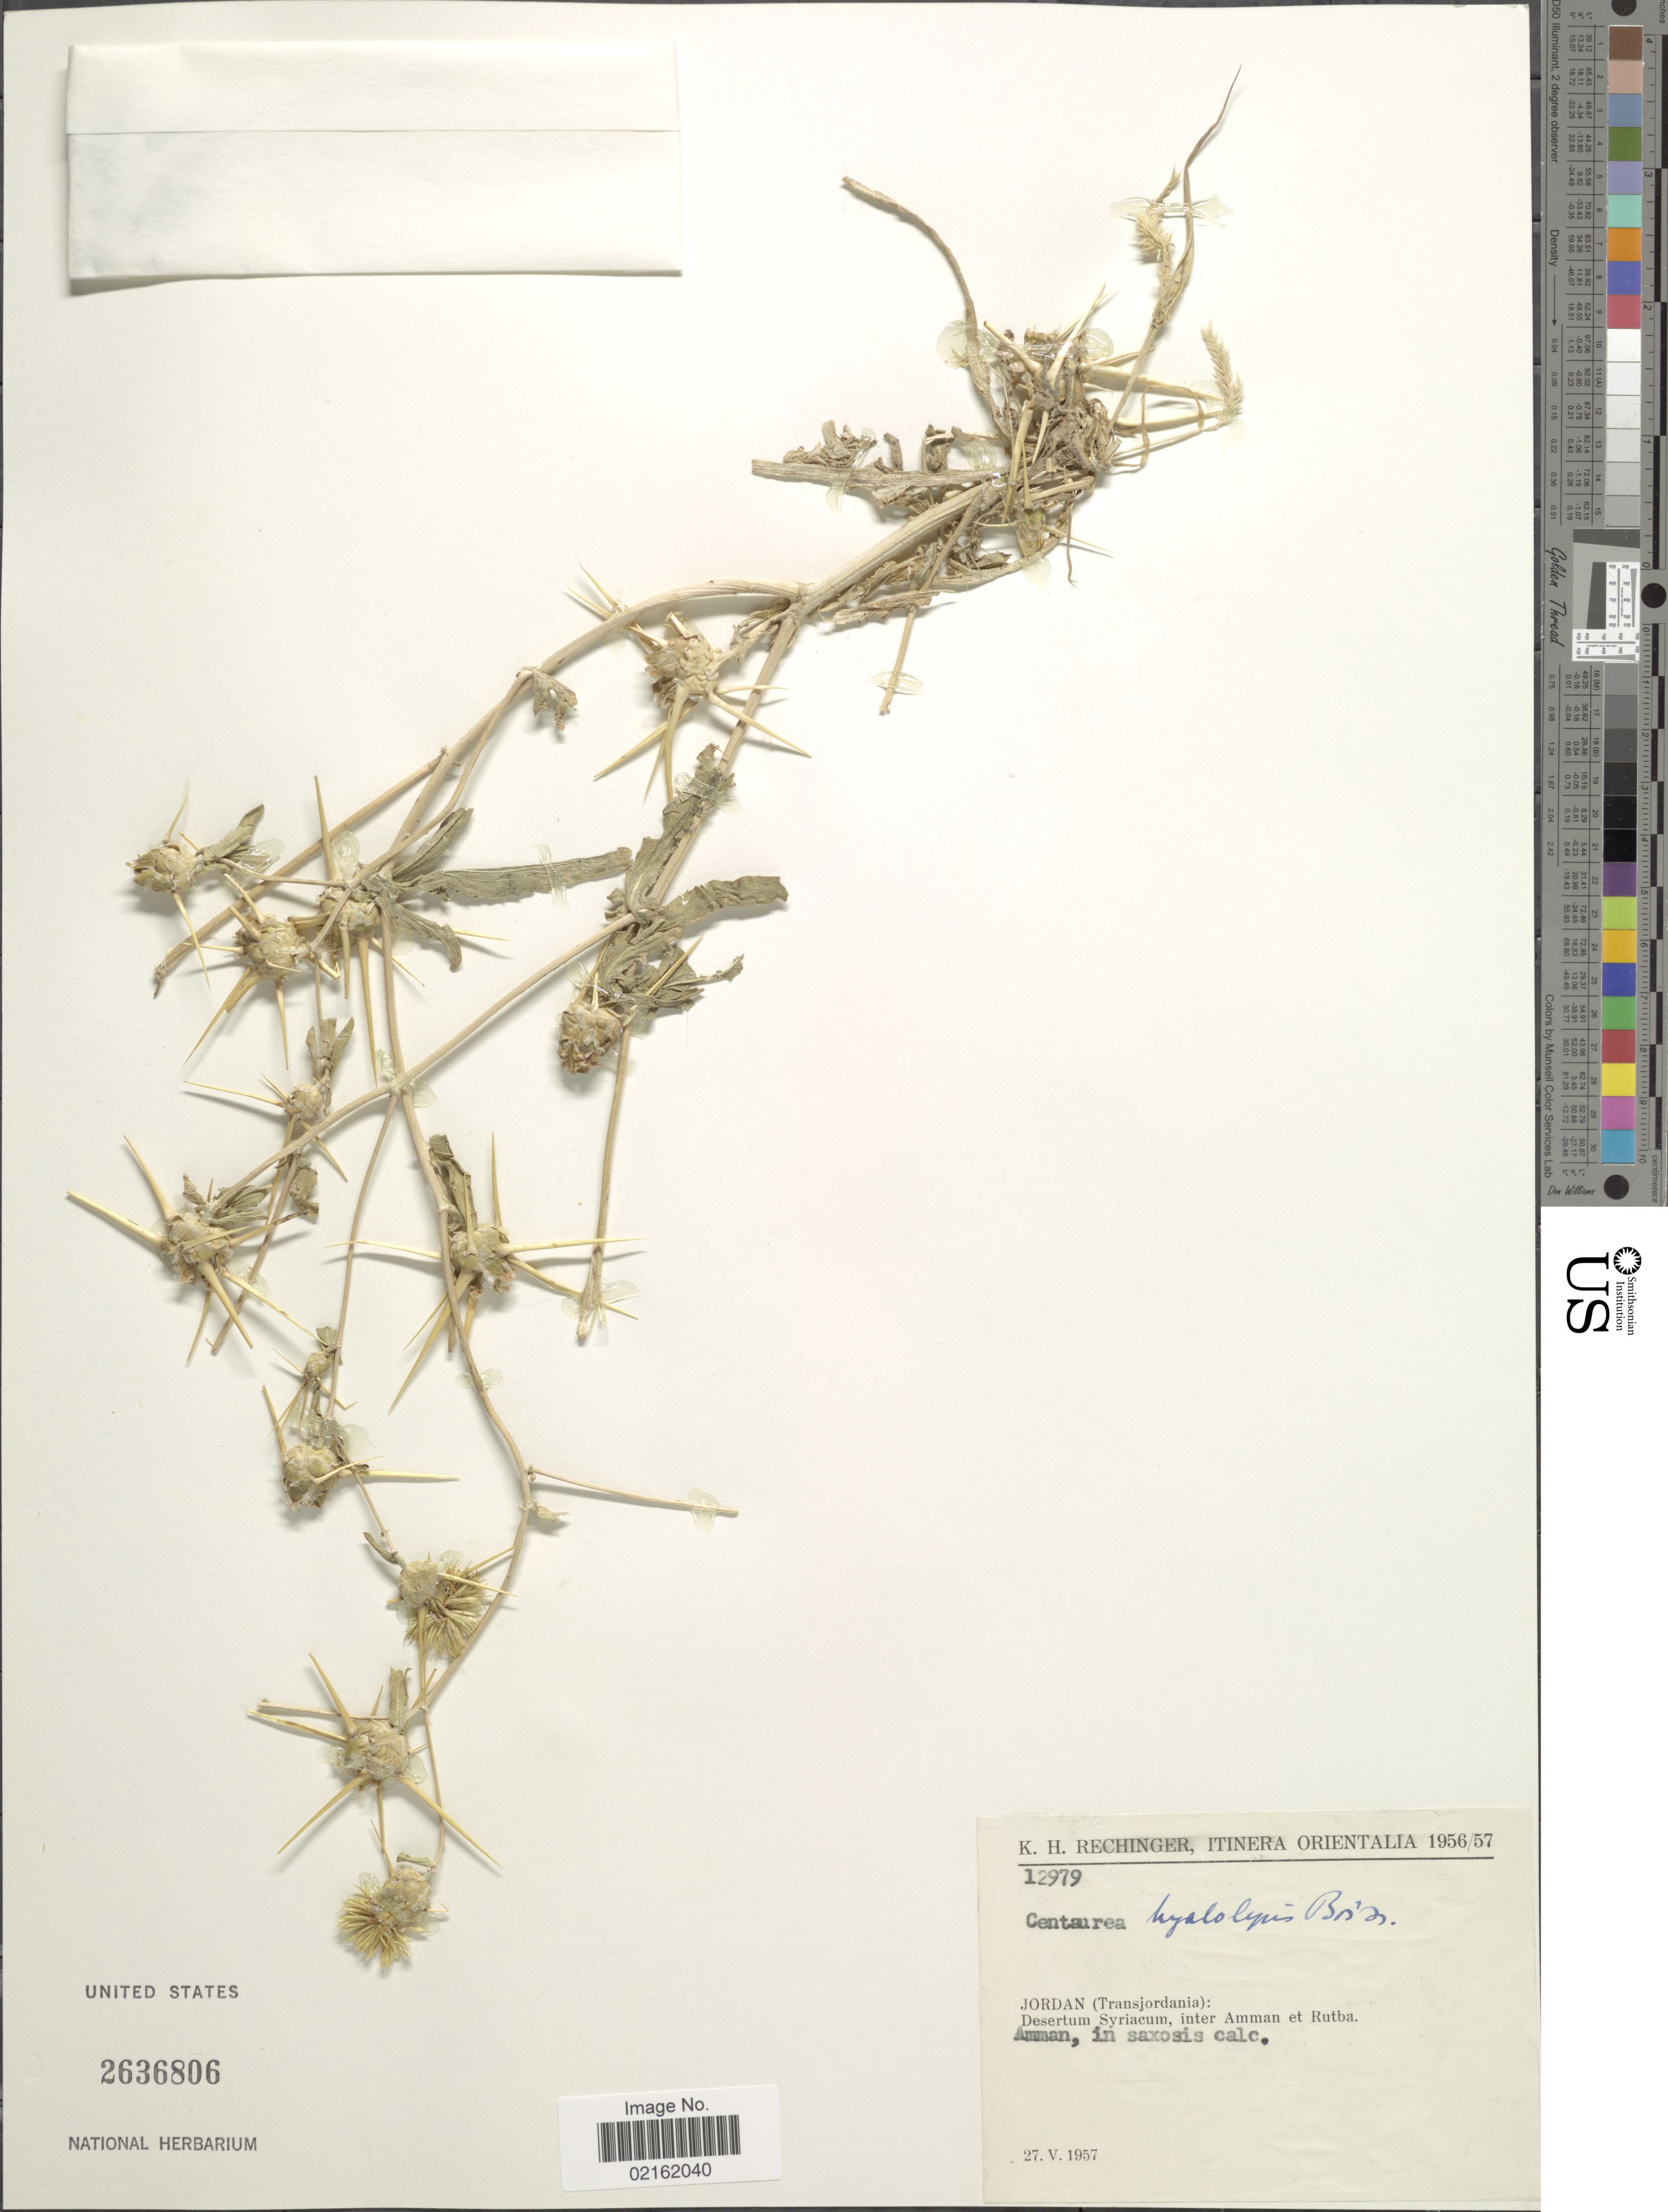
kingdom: Plantae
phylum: Tracheophyta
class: Magnoliopsida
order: Asterales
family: Asteraceae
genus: Centaurea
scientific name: Centaurea hyalolepis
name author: Boiss.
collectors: K. H. Rechinger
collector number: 12979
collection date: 1957-05-27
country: Jordan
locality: Orientalia, Transjordania, Desertum Syriacum, inter Amman et Rutba, Amman [interpreted]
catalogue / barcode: US 2636806